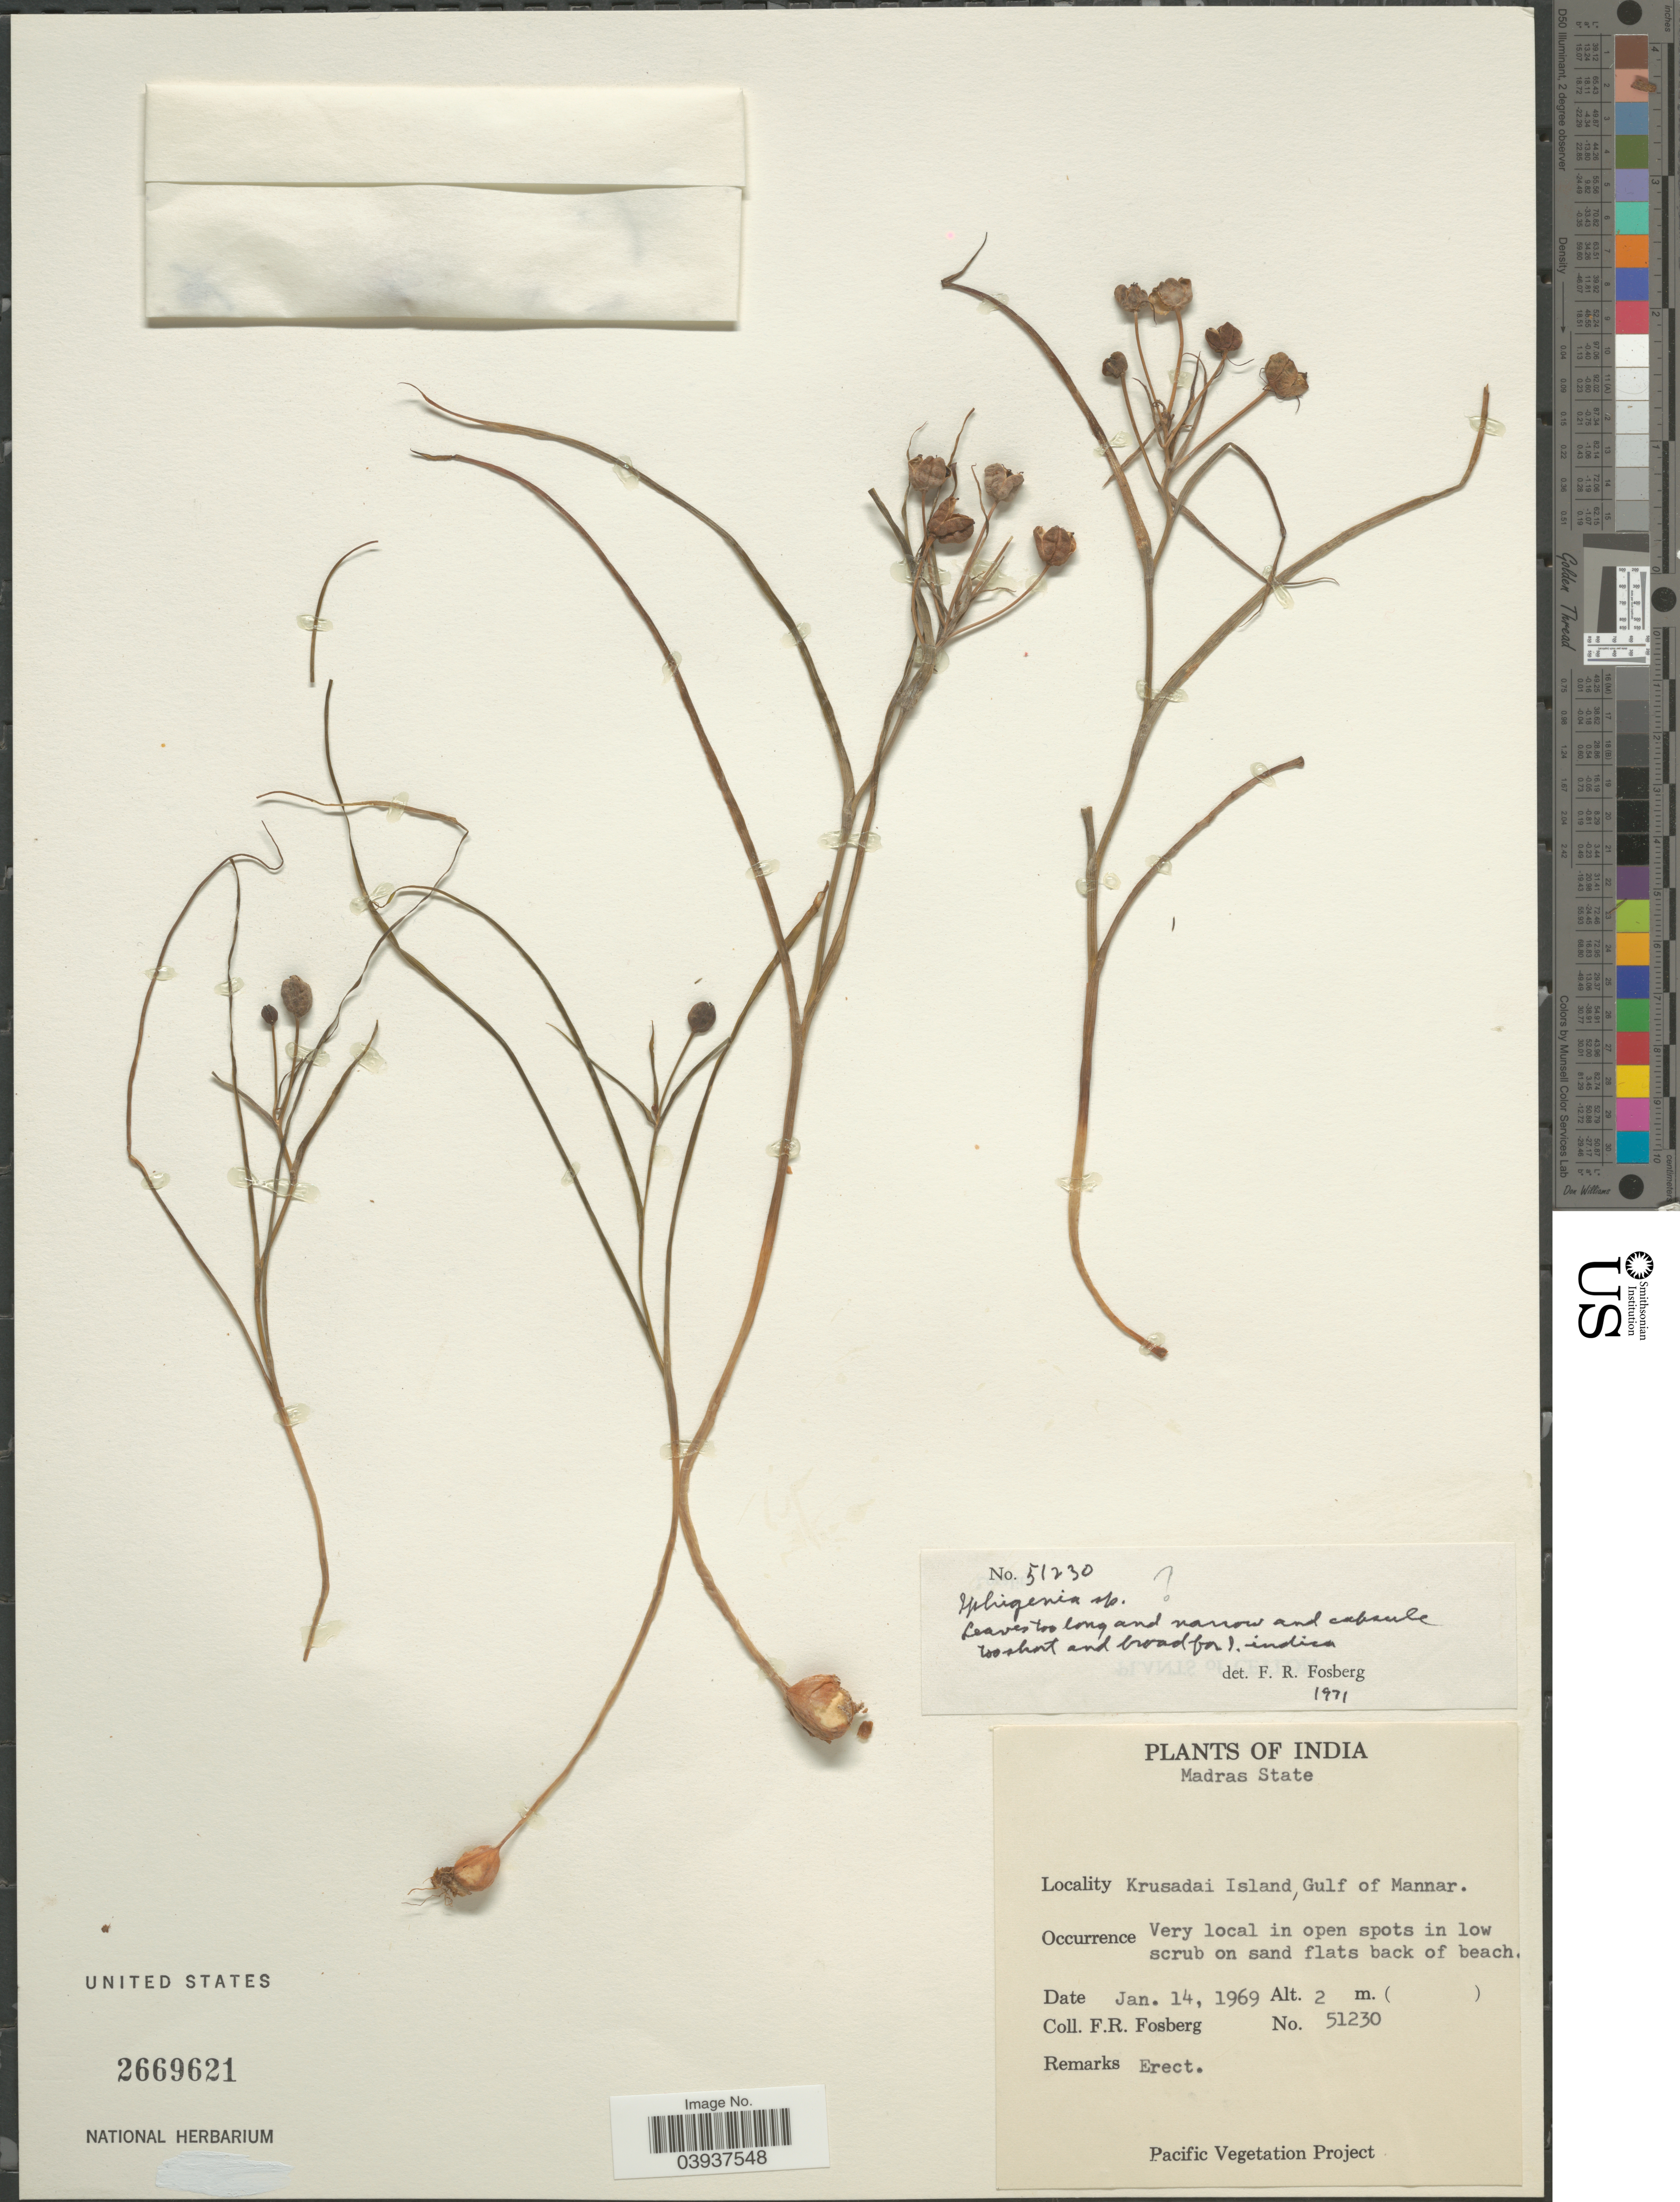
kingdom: Plantae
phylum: Tracheophyta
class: Liliopsida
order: Liliales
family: Colchicaceae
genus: Iphigenia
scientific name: Iphigenia sp.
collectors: F. R. Fosberg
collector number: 51230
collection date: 1969-01-14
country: India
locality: Madras State. Krusadai Island, Gulf of Mannar.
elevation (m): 2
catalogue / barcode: US 2669621